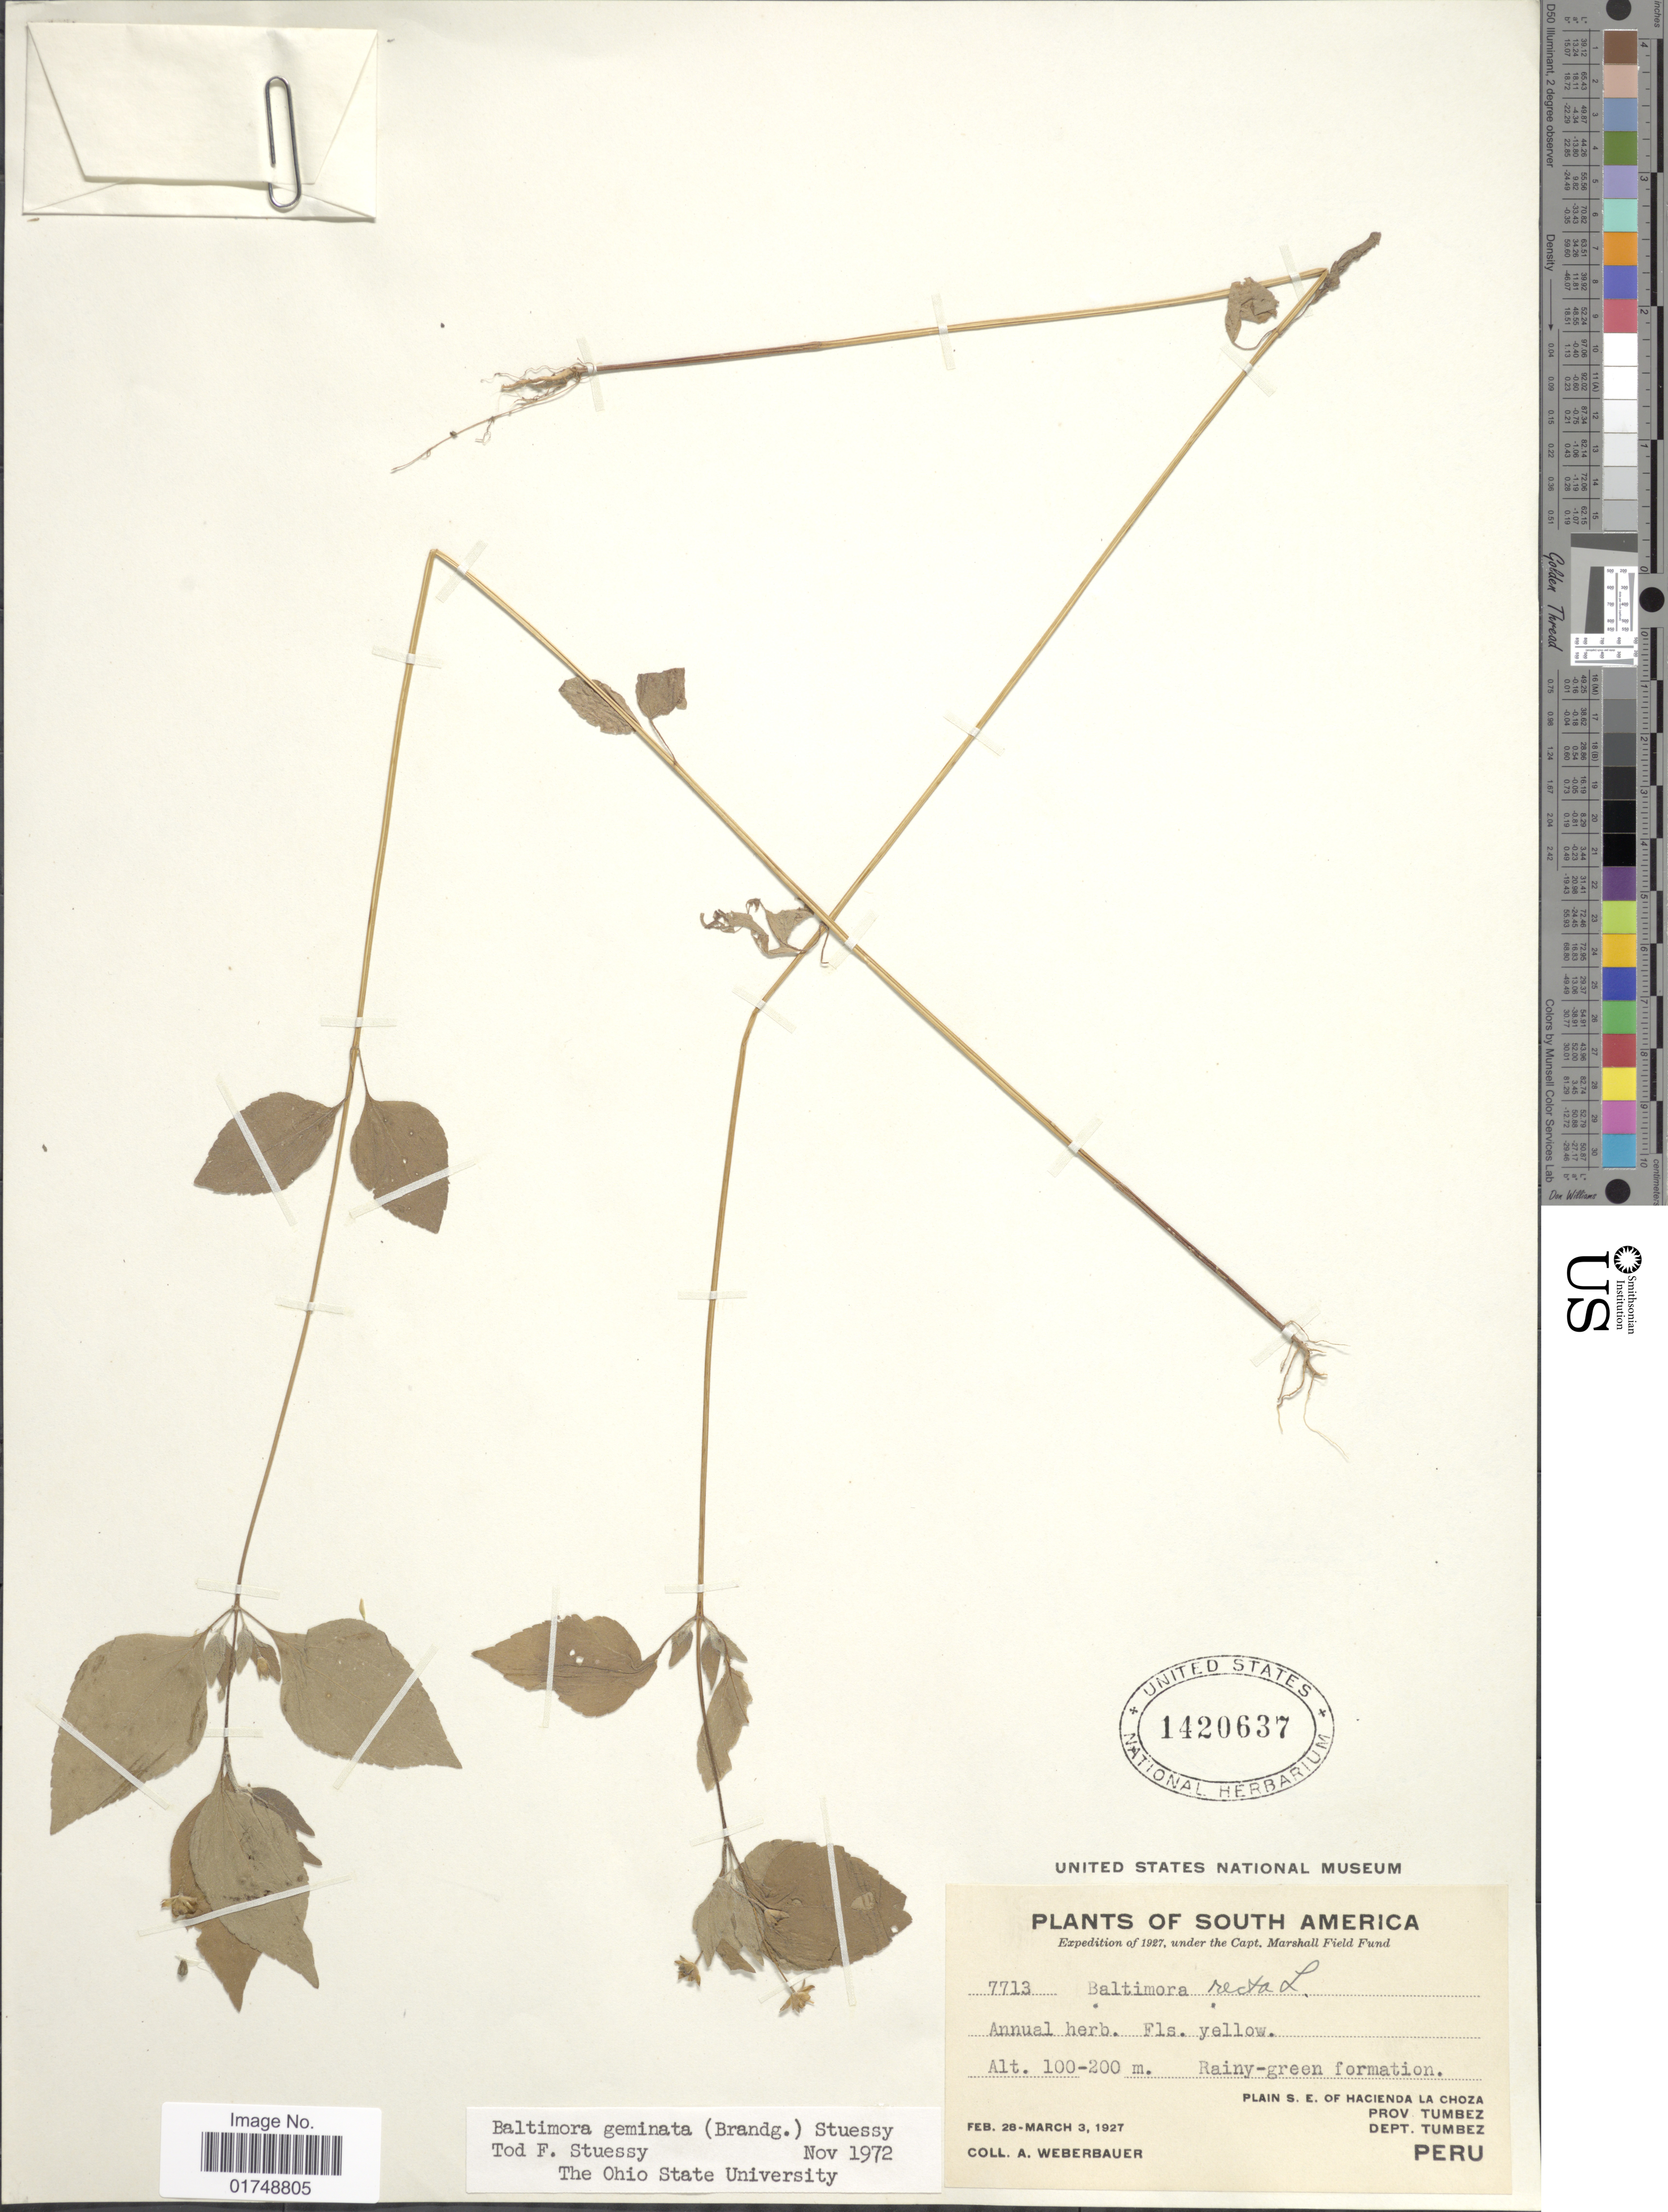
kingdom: Plantae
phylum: Tracheophyta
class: Magnoliopsida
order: Asterales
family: Asteraceae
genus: Baltimora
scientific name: Baltimora geminata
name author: (Brandegee) Stuessy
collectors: A. Weberbauer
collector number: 7713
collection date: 1927-02-28/1927-03-03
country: Peru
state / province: Tumbes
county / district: Tumbes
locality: South America. Plain S. E. of Hacienda La Choza. Prov Tumbez. Dept. Tumbez.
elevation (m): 100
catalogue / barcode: US 1420637